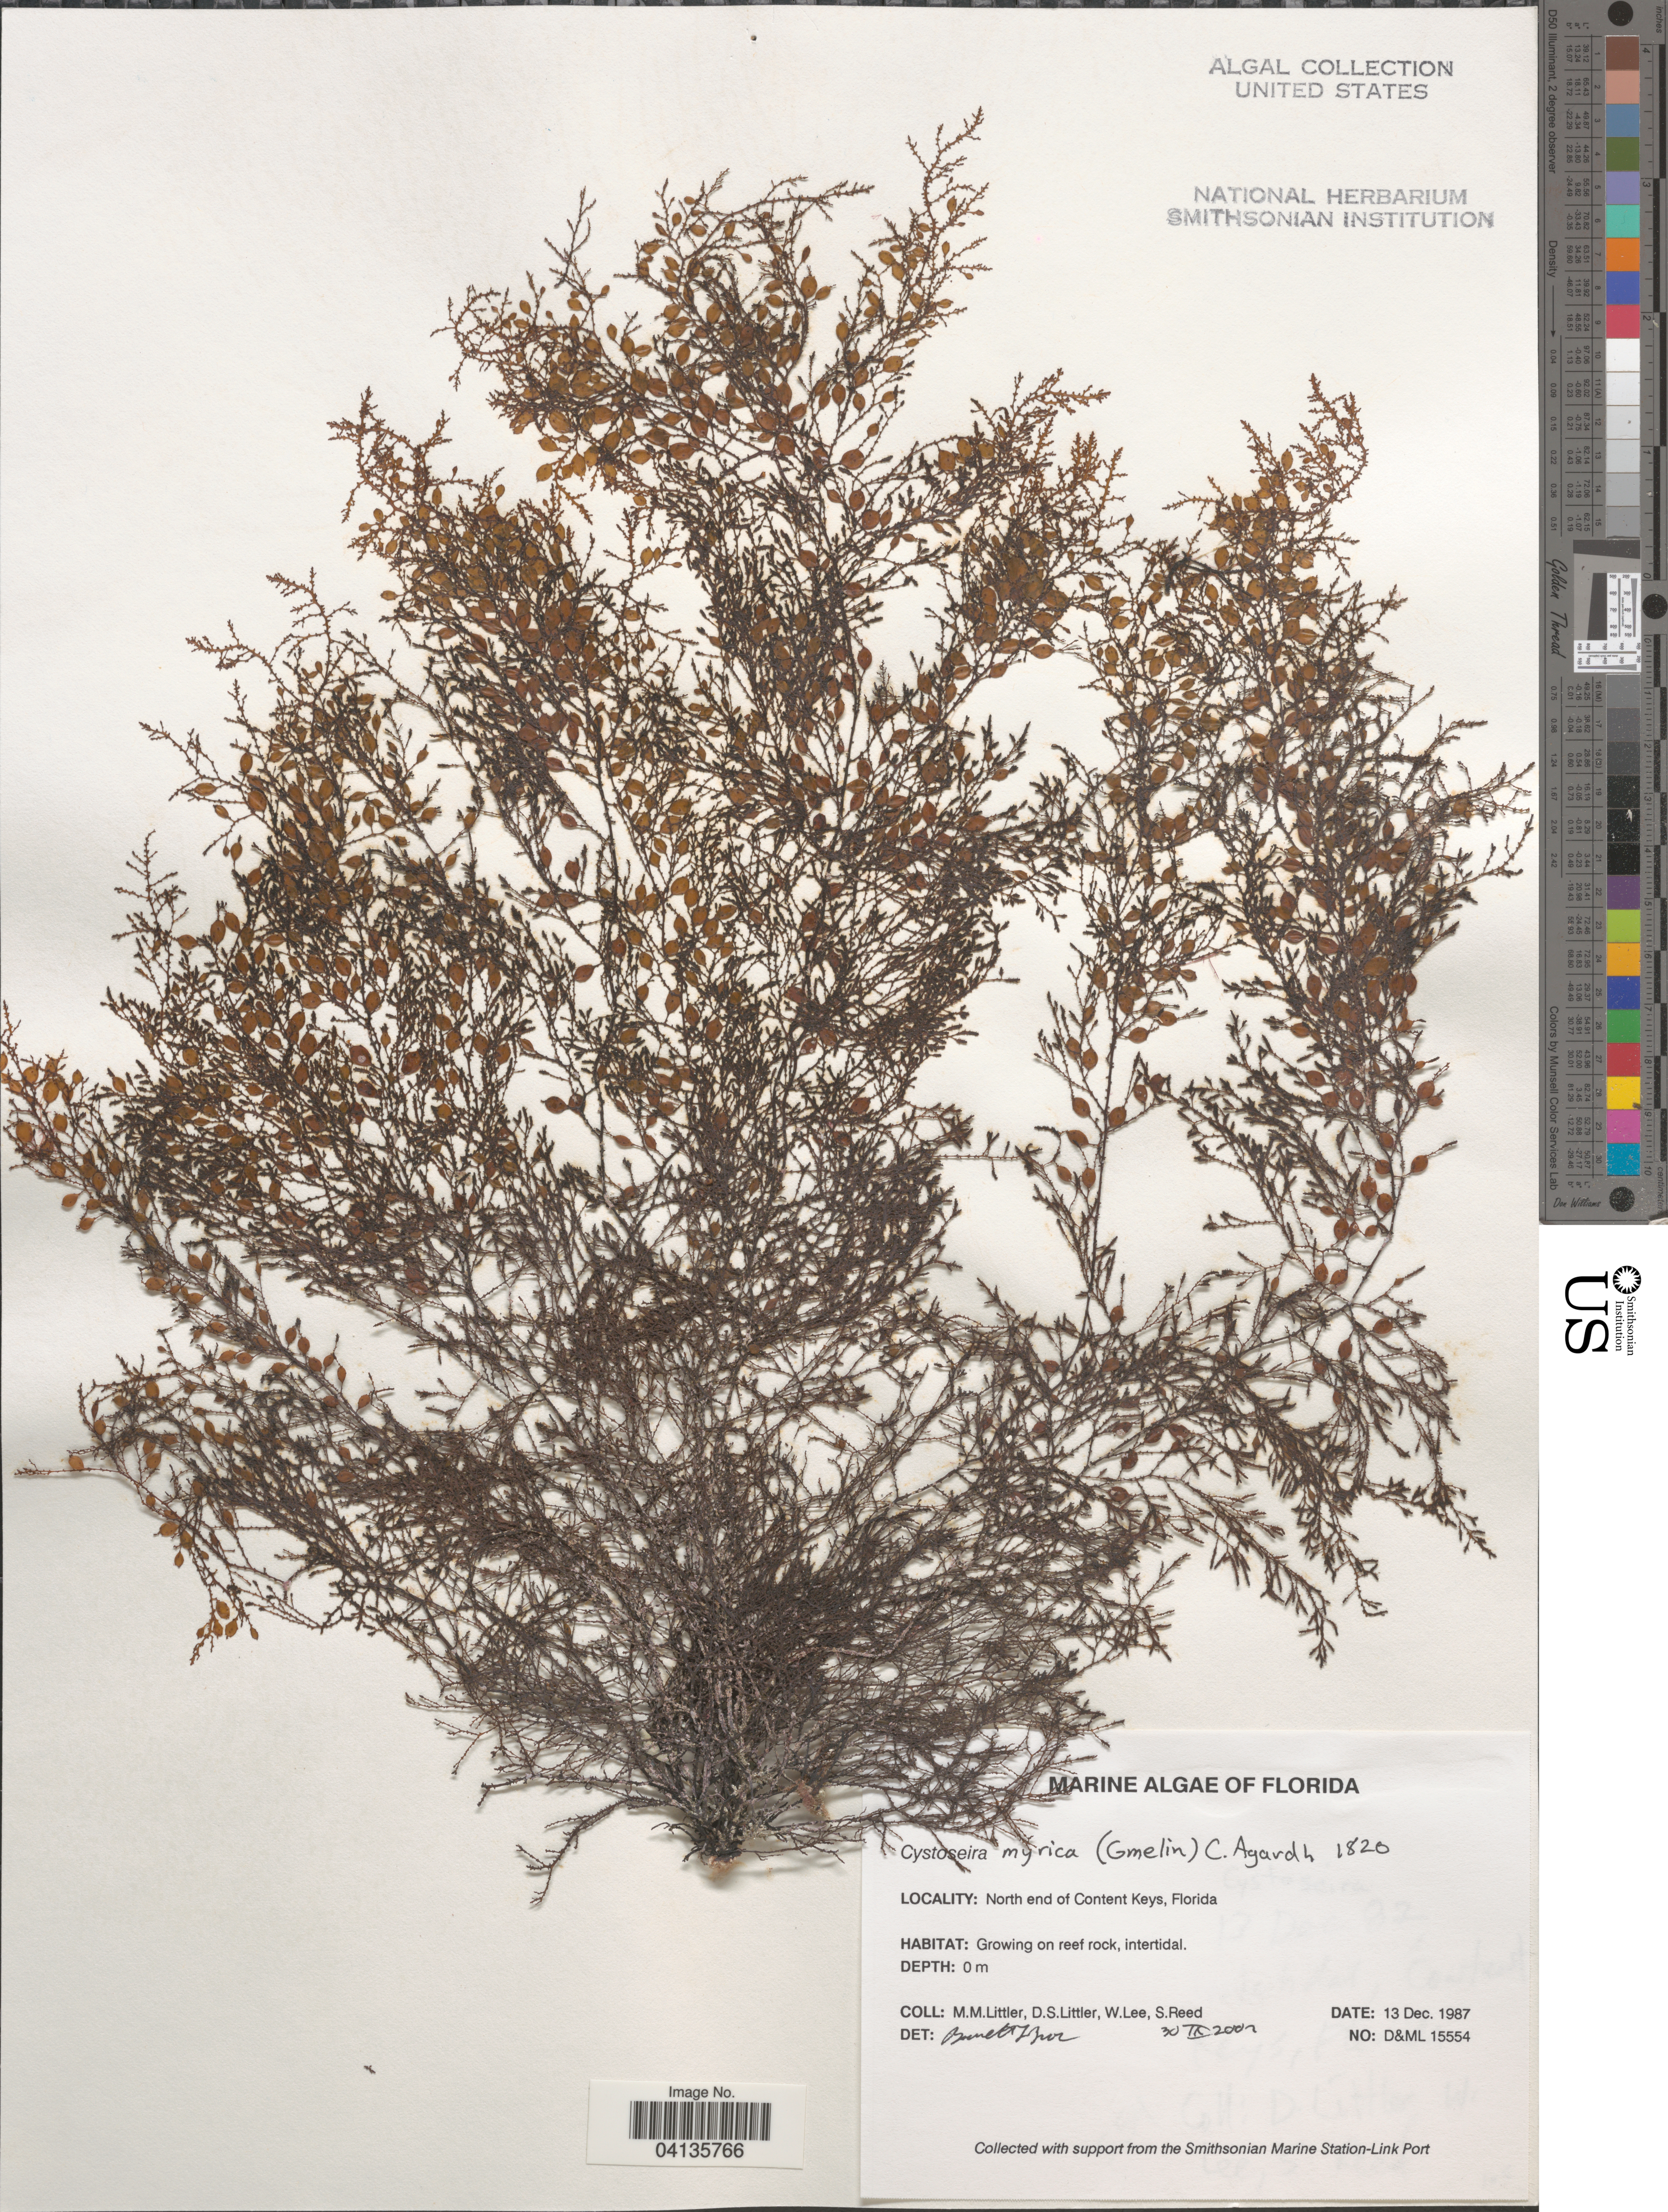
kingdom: Chromista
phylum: Ochrophyta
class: Phaeophyceae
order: Fucales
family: Sargassaceae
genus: Polycladia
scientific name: Polycladia myrica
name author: (S.G.Gmelin) Draisma et al.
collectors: D. S. Littler, W. Lee & S. Reed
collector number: D&ML15554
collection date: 1987-12-13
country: United States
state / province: Florida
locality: North end of Content Keys.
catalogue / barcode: US 238578